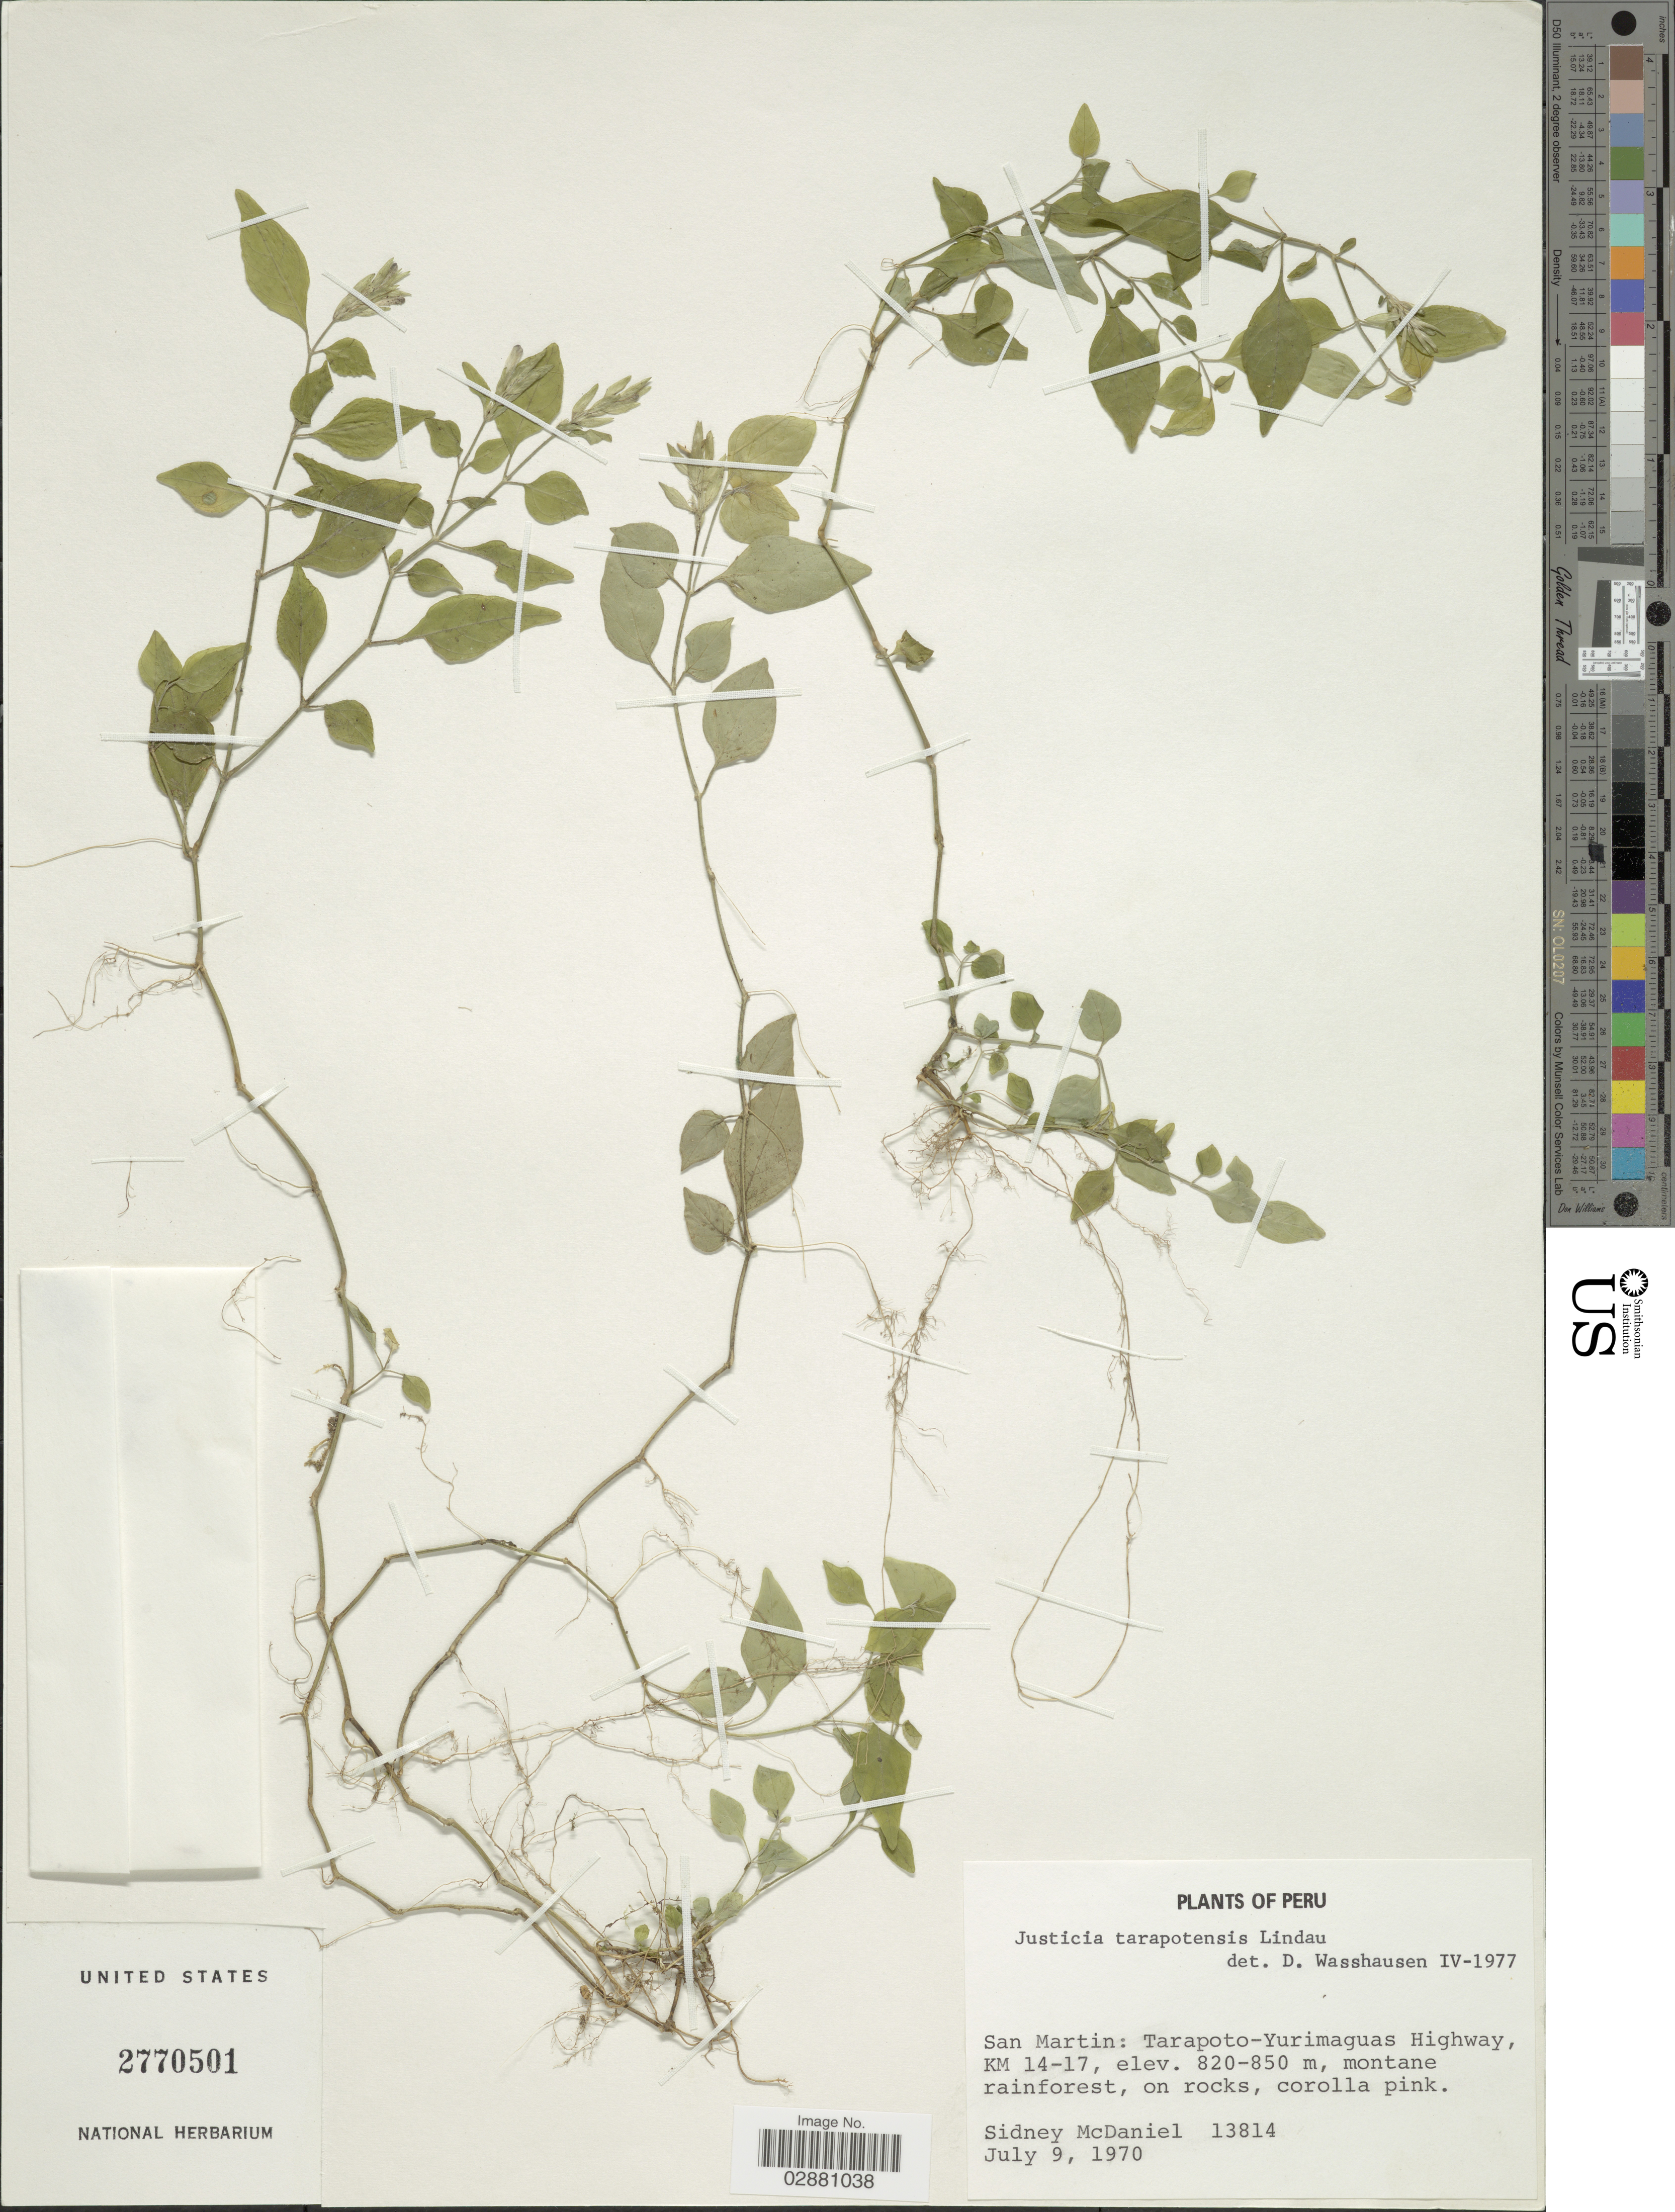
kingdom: Plantae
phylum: Tracheophyta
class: Magnoliopsida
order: Lamiales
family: Acanthaceae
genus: Justicia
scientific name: Justicia tarapotensis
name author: Lindau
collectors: S. McDaniel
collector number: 13814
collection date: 1970-07-09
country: Peru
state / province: San Martín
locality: Tarapoto-Yurimaguas Highway, KM 14-17.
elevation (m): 820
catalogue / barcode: US 2770501